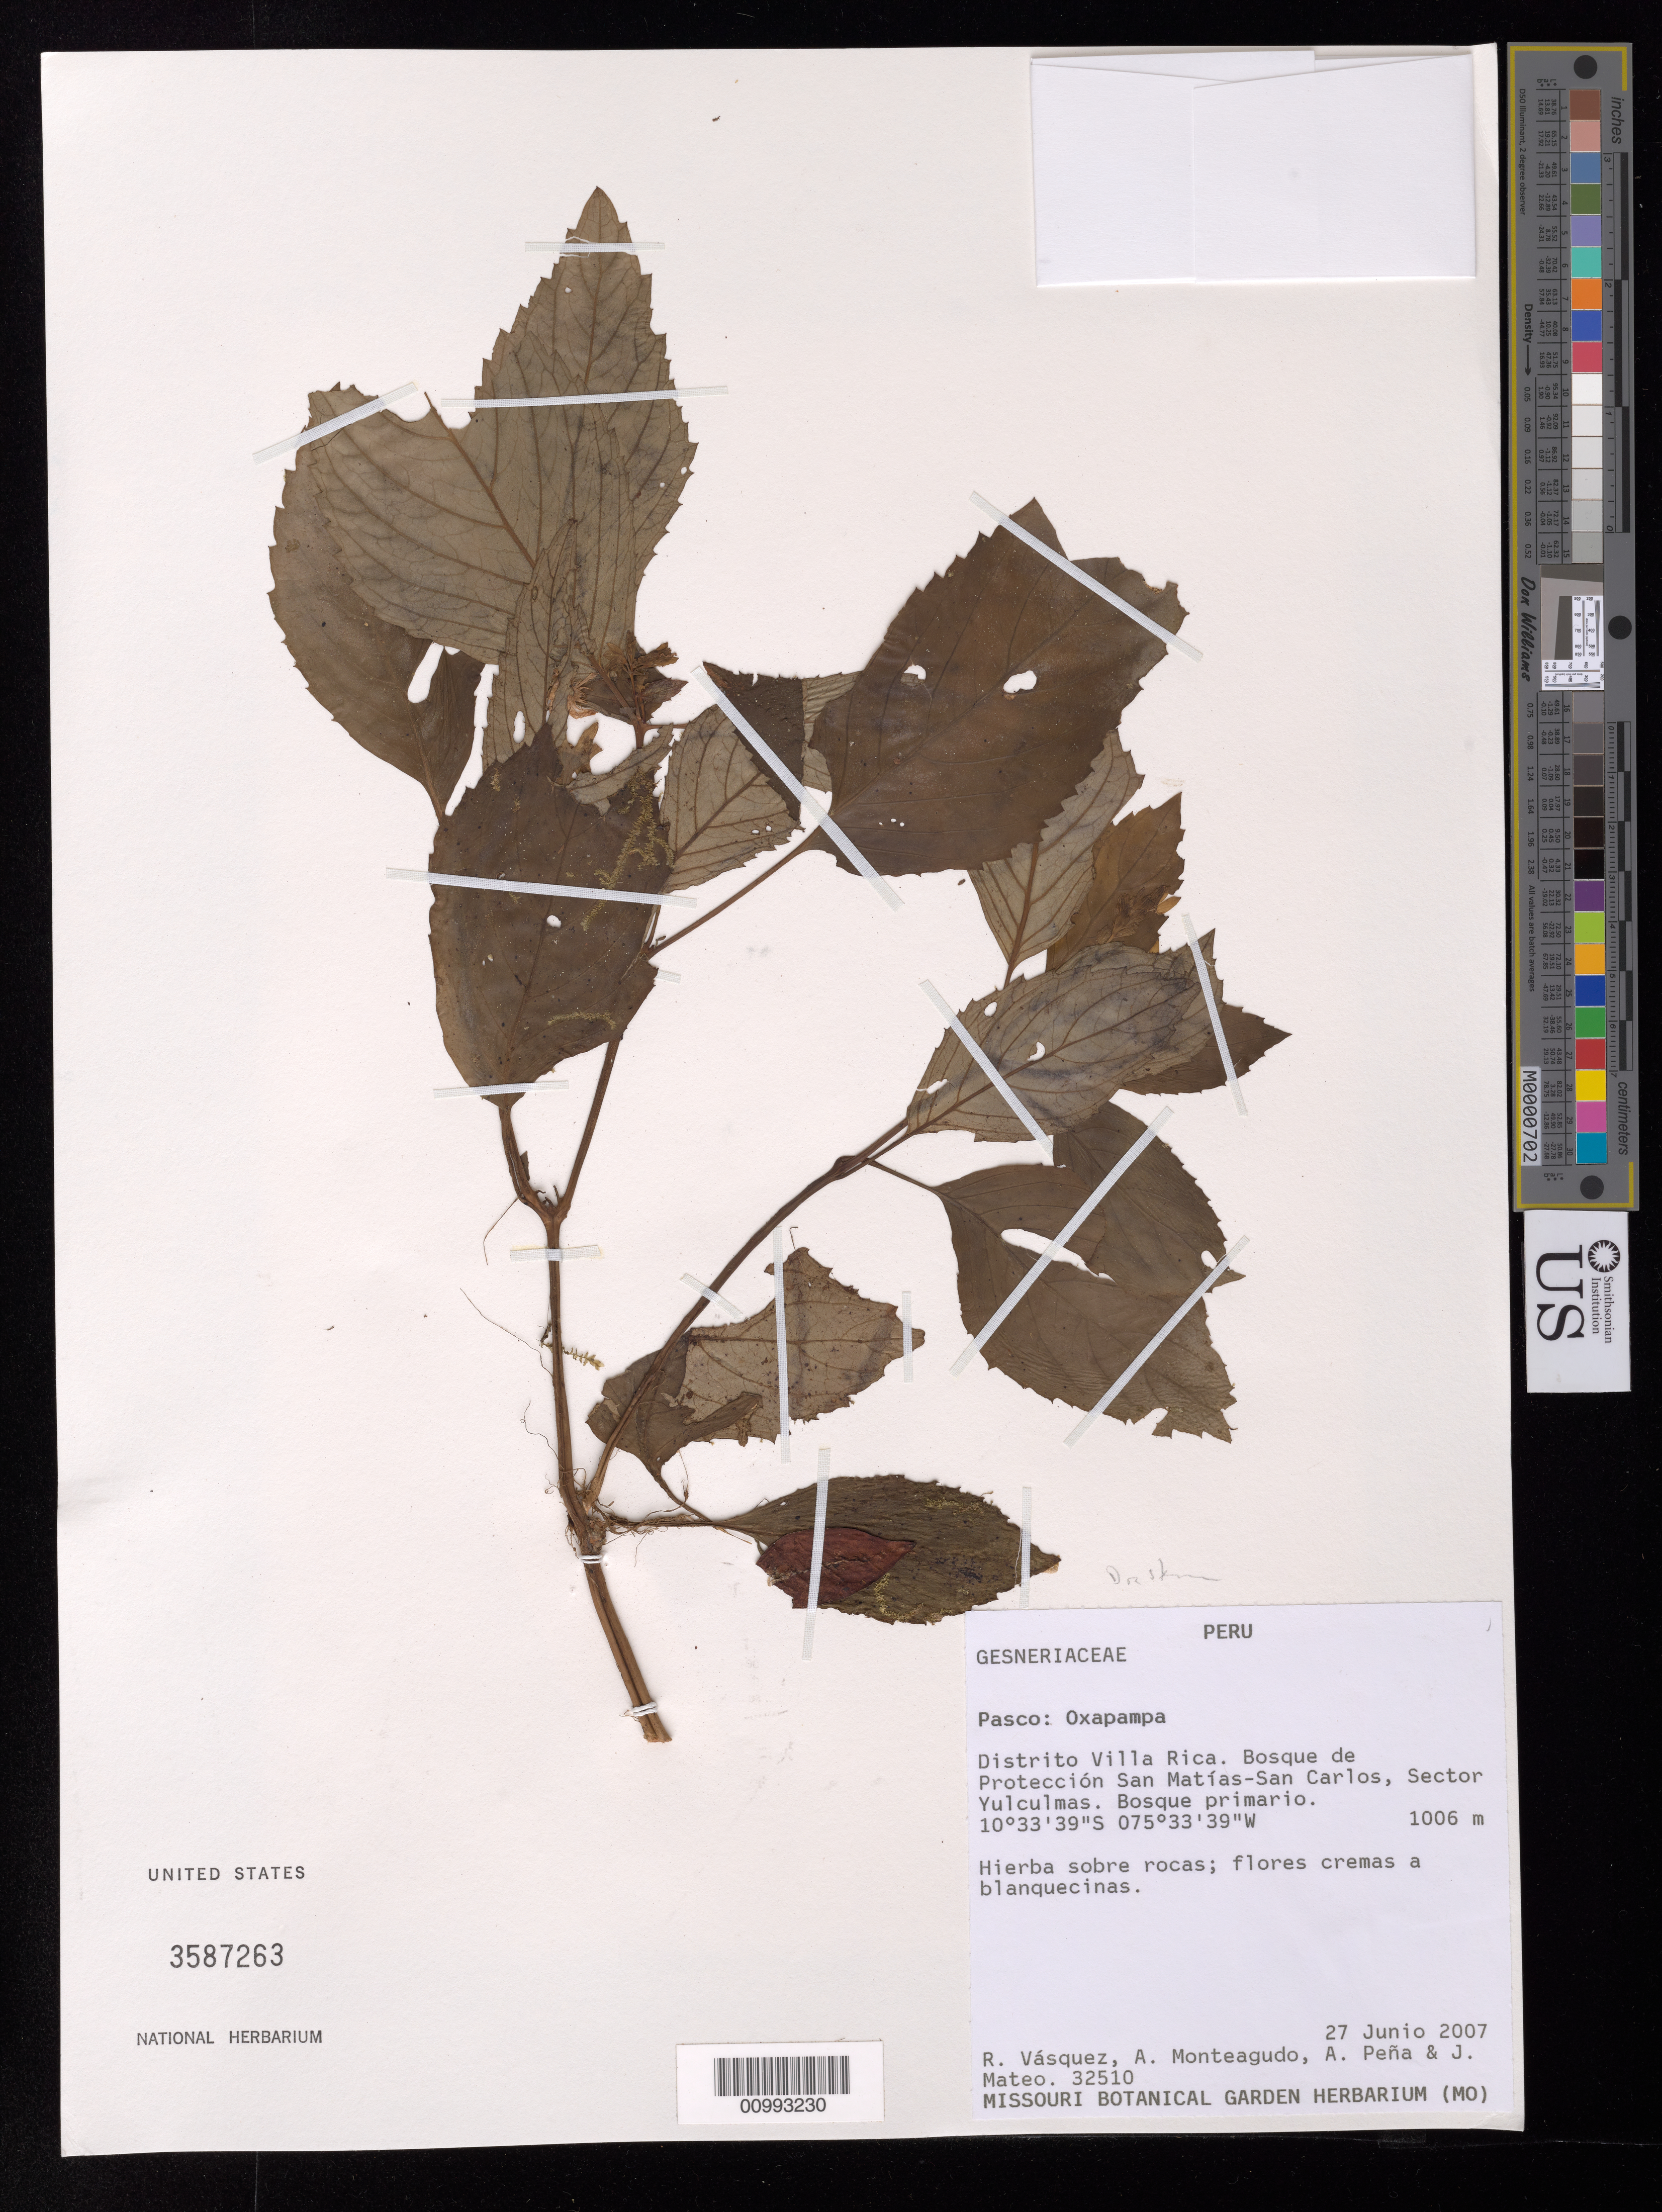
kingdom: Plantae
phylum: Tracheophyta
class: Magnoliopsida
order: Lamiales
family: Gesneriaceae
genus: Diastema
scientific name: Diastema sp.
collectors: R. Vásquez & et al.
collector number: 32510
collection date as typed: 27 Jun 2007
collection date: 2007-06-27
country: Peru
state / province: Pasco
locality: Pasco: Oxapampa. Distrito Villa Rica, Bosque de protección San Matías-San Carlos, Sector Yulculmas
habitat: Bosque primario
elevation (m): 1006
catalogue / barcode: US 3587263